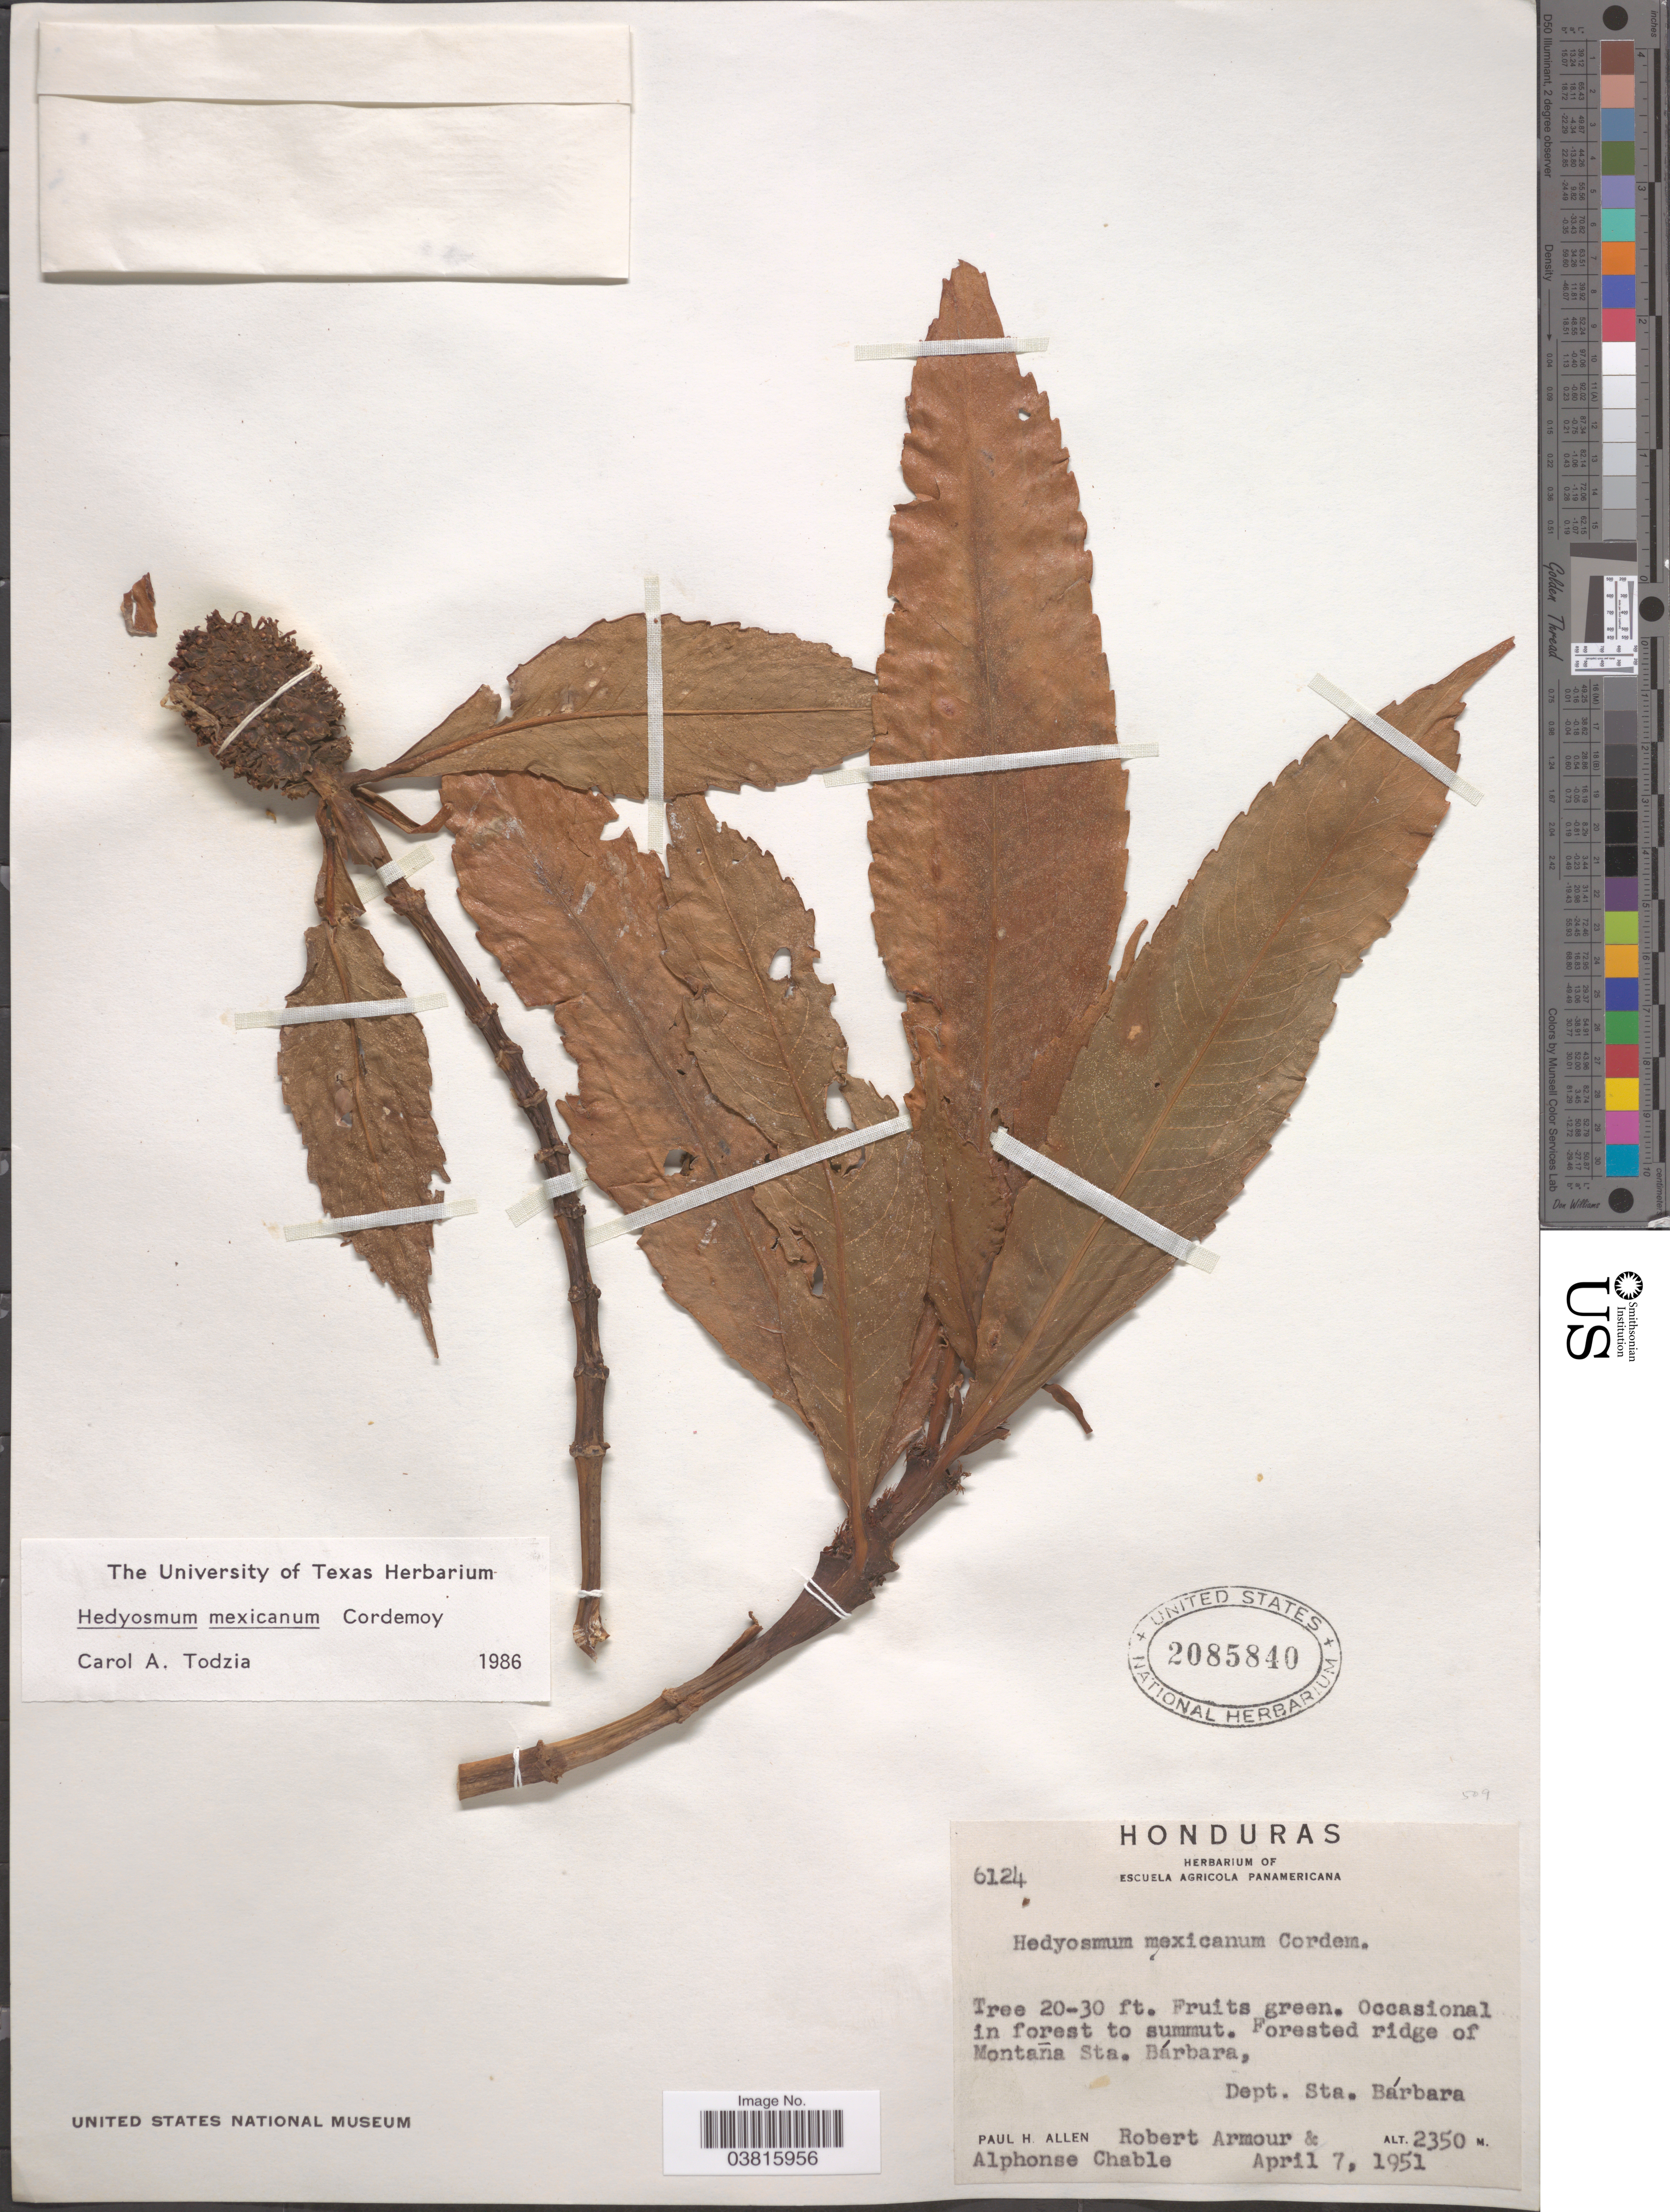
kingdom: Plantae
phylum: Tracheophyta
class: Magnoliopsida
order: Chloranthales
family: Chloranthaceae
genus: Hedyosmum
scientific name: Hedyosmum artocarpus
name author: Solms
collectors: P. H. Allen, R. Armour & A. Chable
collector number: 6124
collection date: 1951-04-07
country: Honduras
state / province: Santa Barbara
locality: Forested ridge of Montaña Sta. Bárbara, Dept. Sta. Bárbara.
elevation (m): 2350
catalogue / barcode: US 2085840